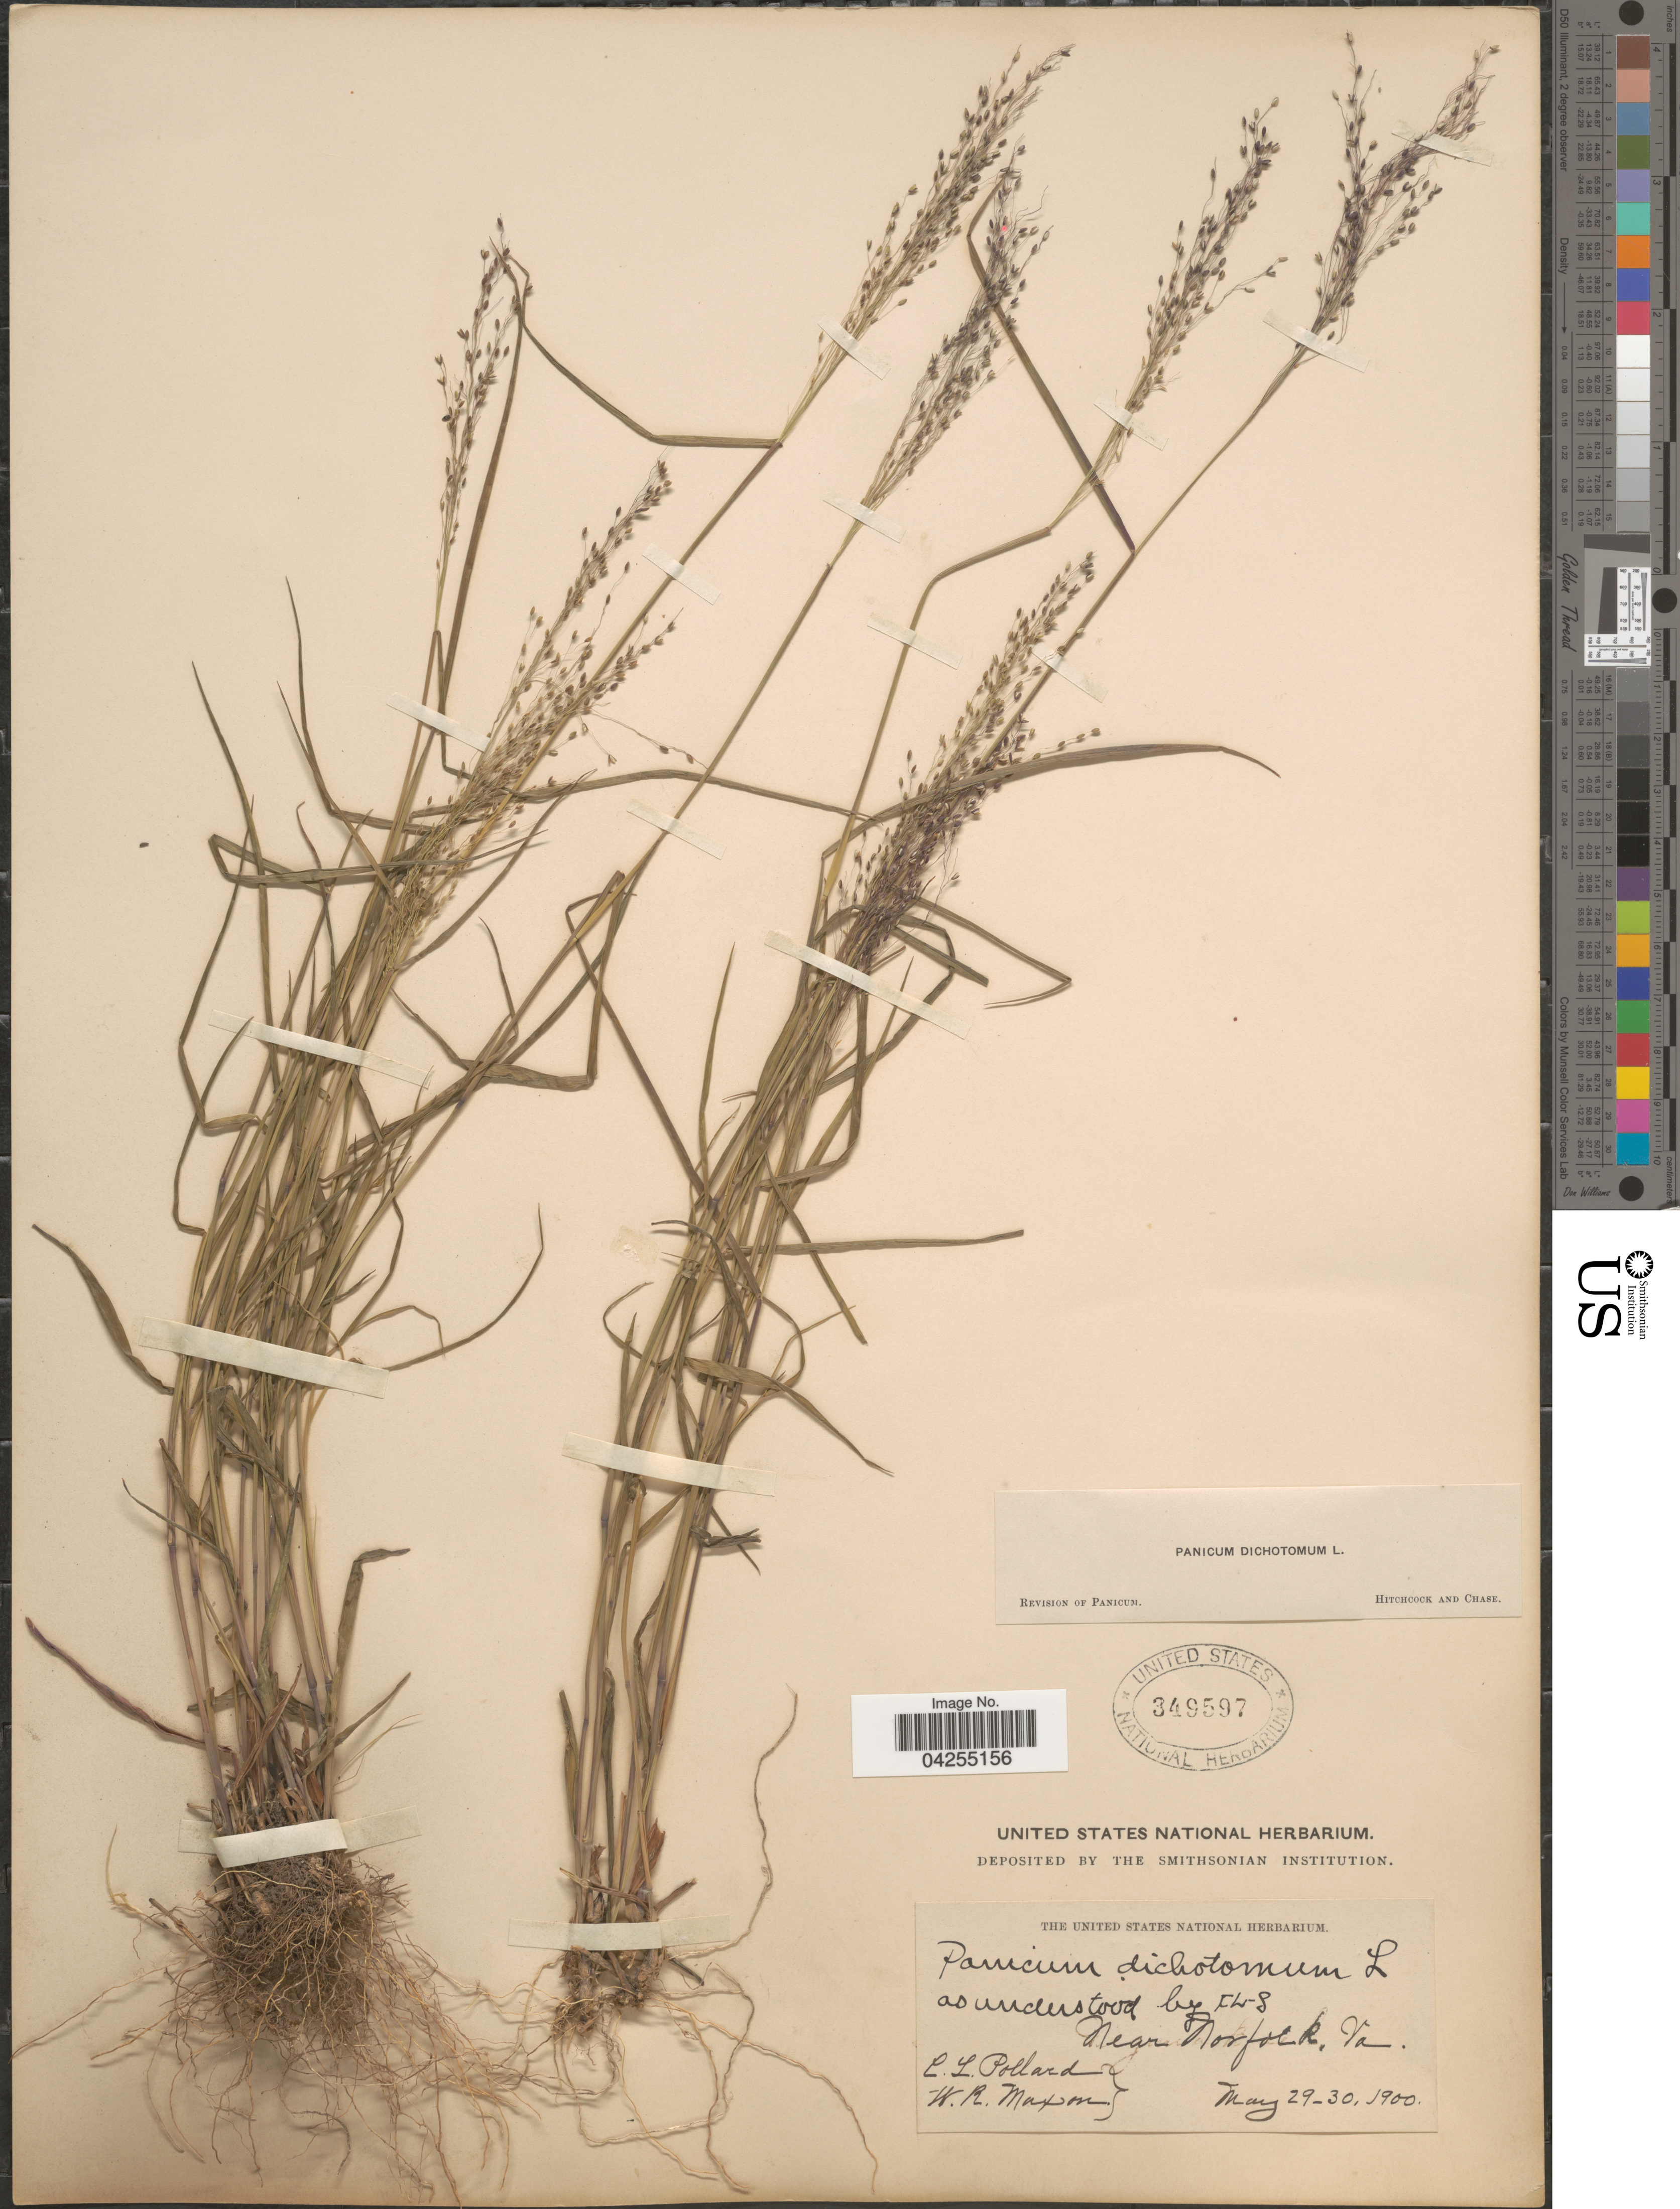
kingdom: Plantae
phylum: Tracheophyta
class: Liliopsida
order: Poales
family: Poaceae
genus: Dichanthelium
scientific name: Dichanthelium dichotomum var. dichotomum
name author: (L.) Gould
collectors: C. L. Pollard & W. R. Maxon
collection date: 1900-05-29/1900-05-30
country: United States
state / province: Virginia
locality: Near Norfolk.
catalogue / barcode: US 349597